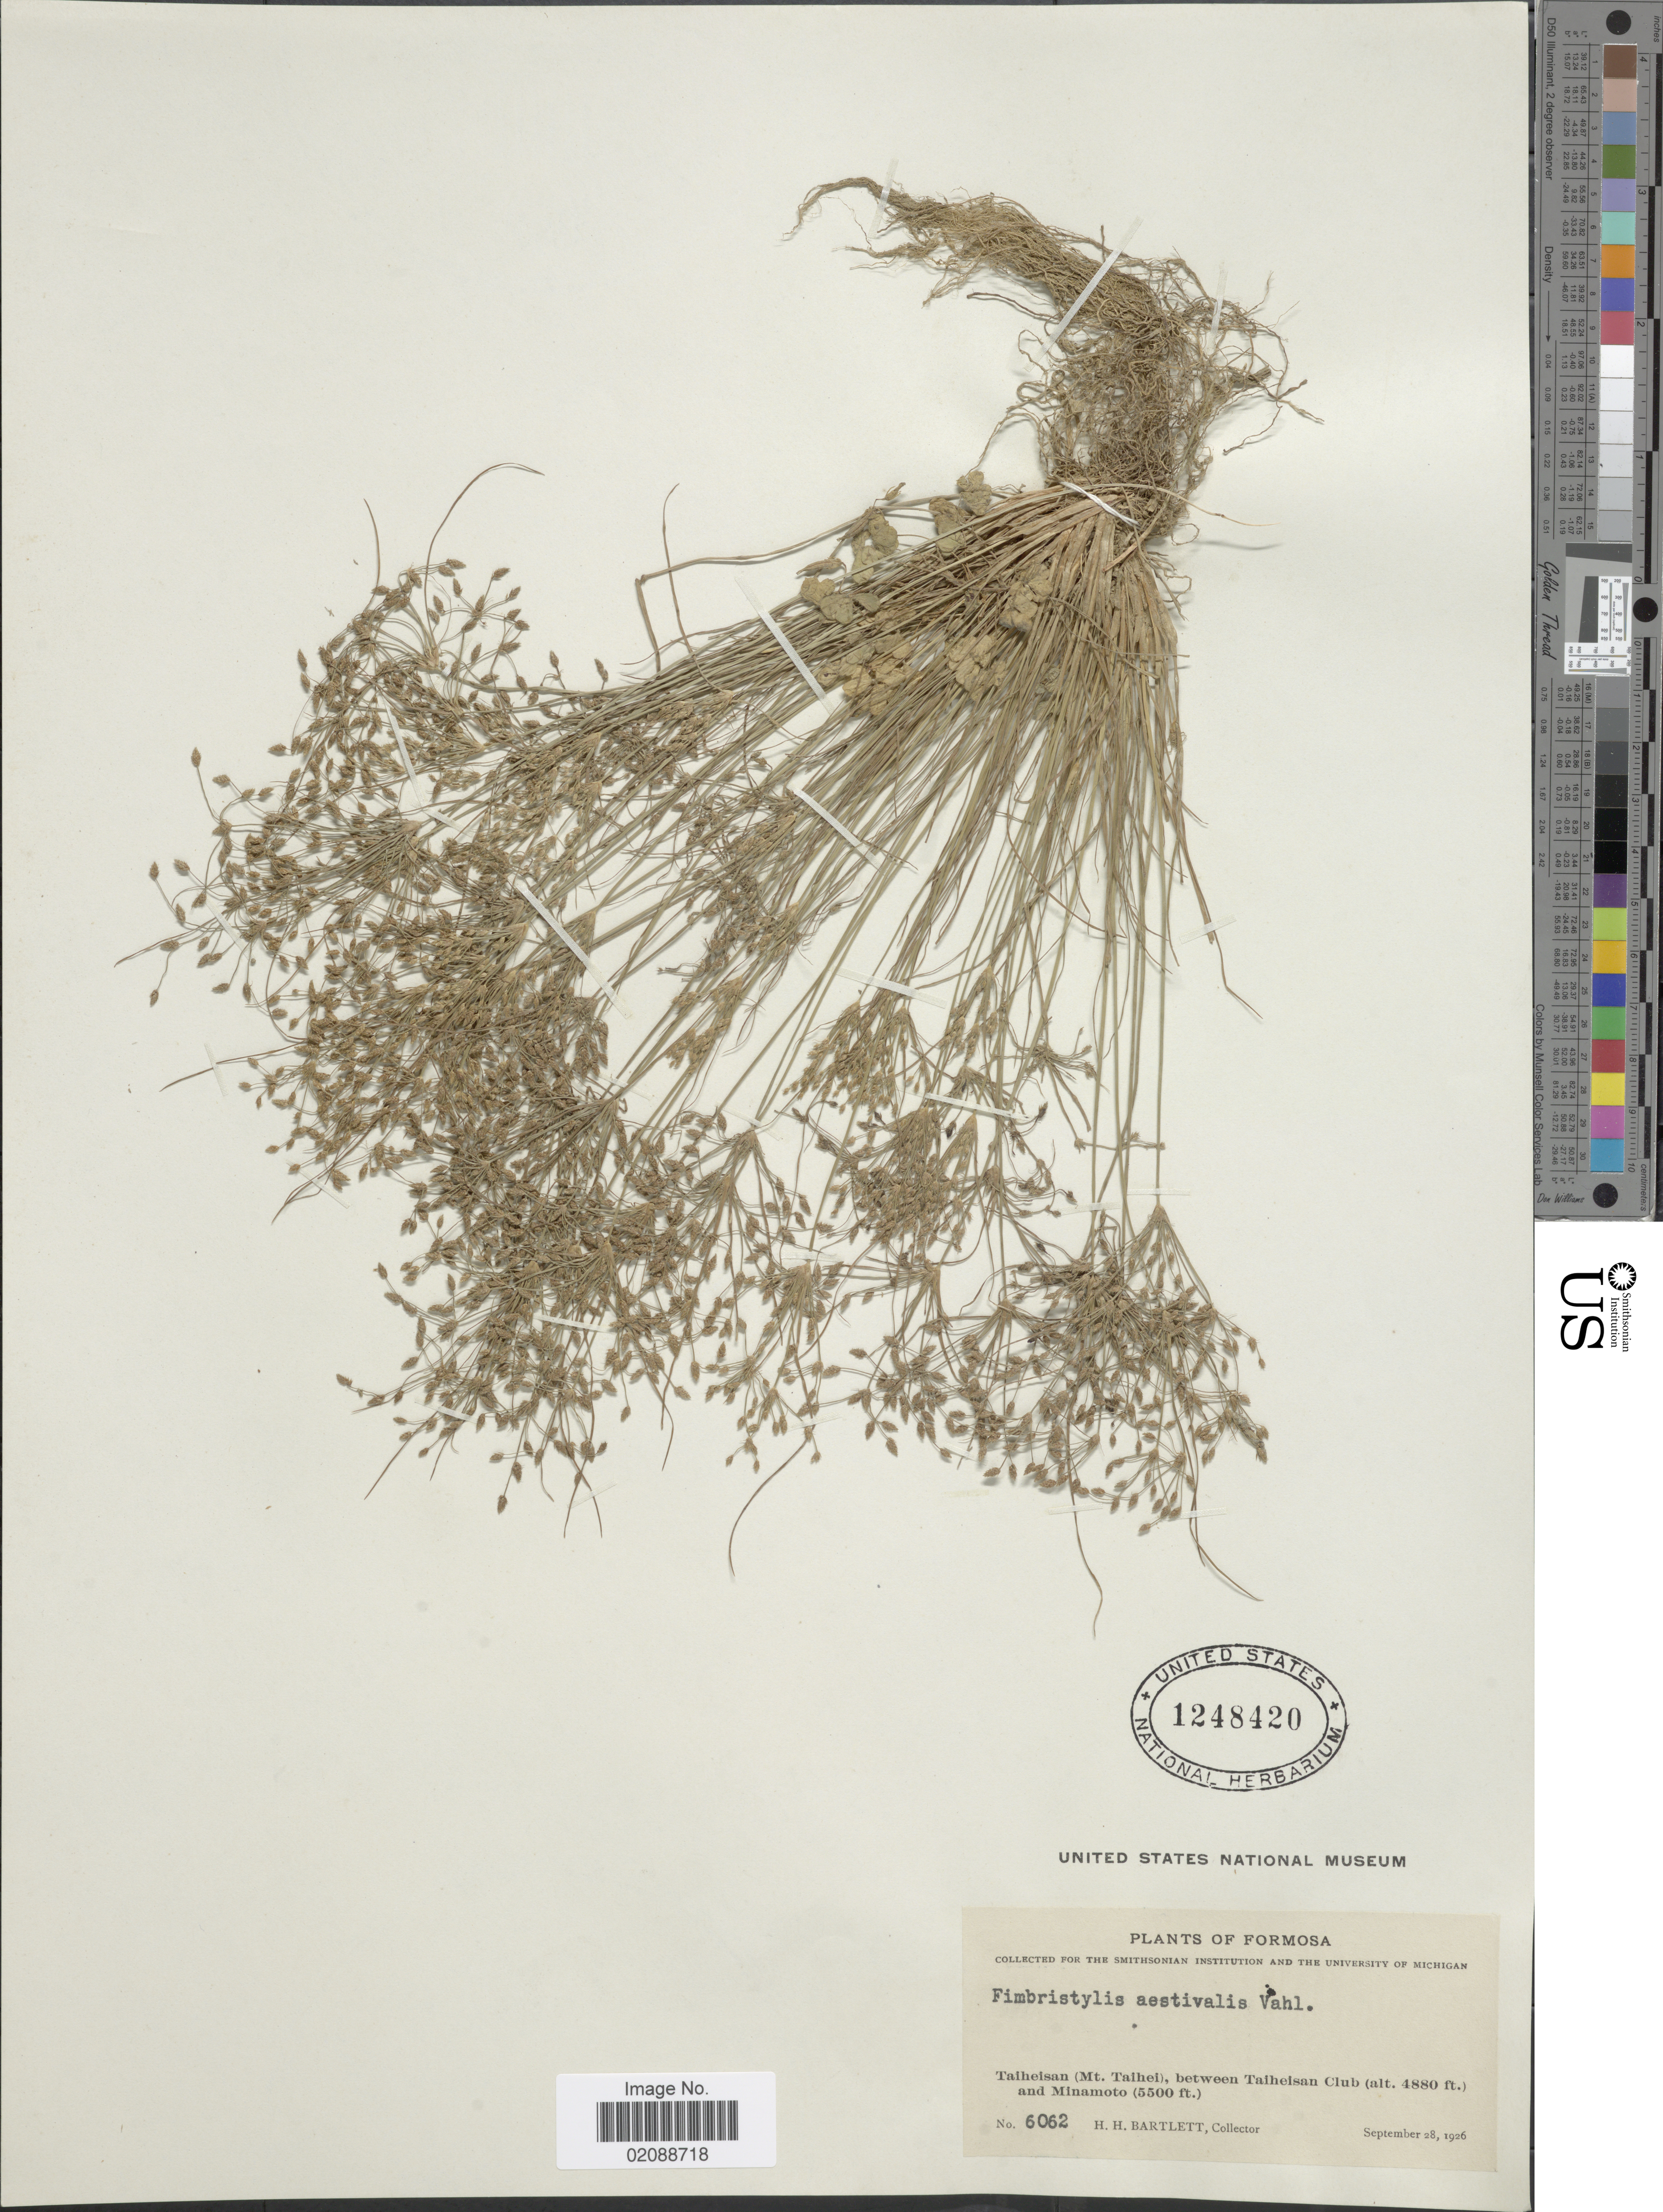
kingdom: Plantae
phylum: Tracheophyta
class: Liliopsida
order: Poales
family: Cyperaceae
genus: Fimbristylis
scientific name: Fimbristylis aestivalis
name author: (Retz.) Vahl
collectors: H. H. Bartlett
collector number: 6062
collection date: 1926-09-28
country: Taiwan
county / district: Yilan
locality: Formosa, Taiheisan (Mt. Taihei), between Taiheisan Club and Minamoto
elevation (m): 1487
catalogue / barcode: US 1248420